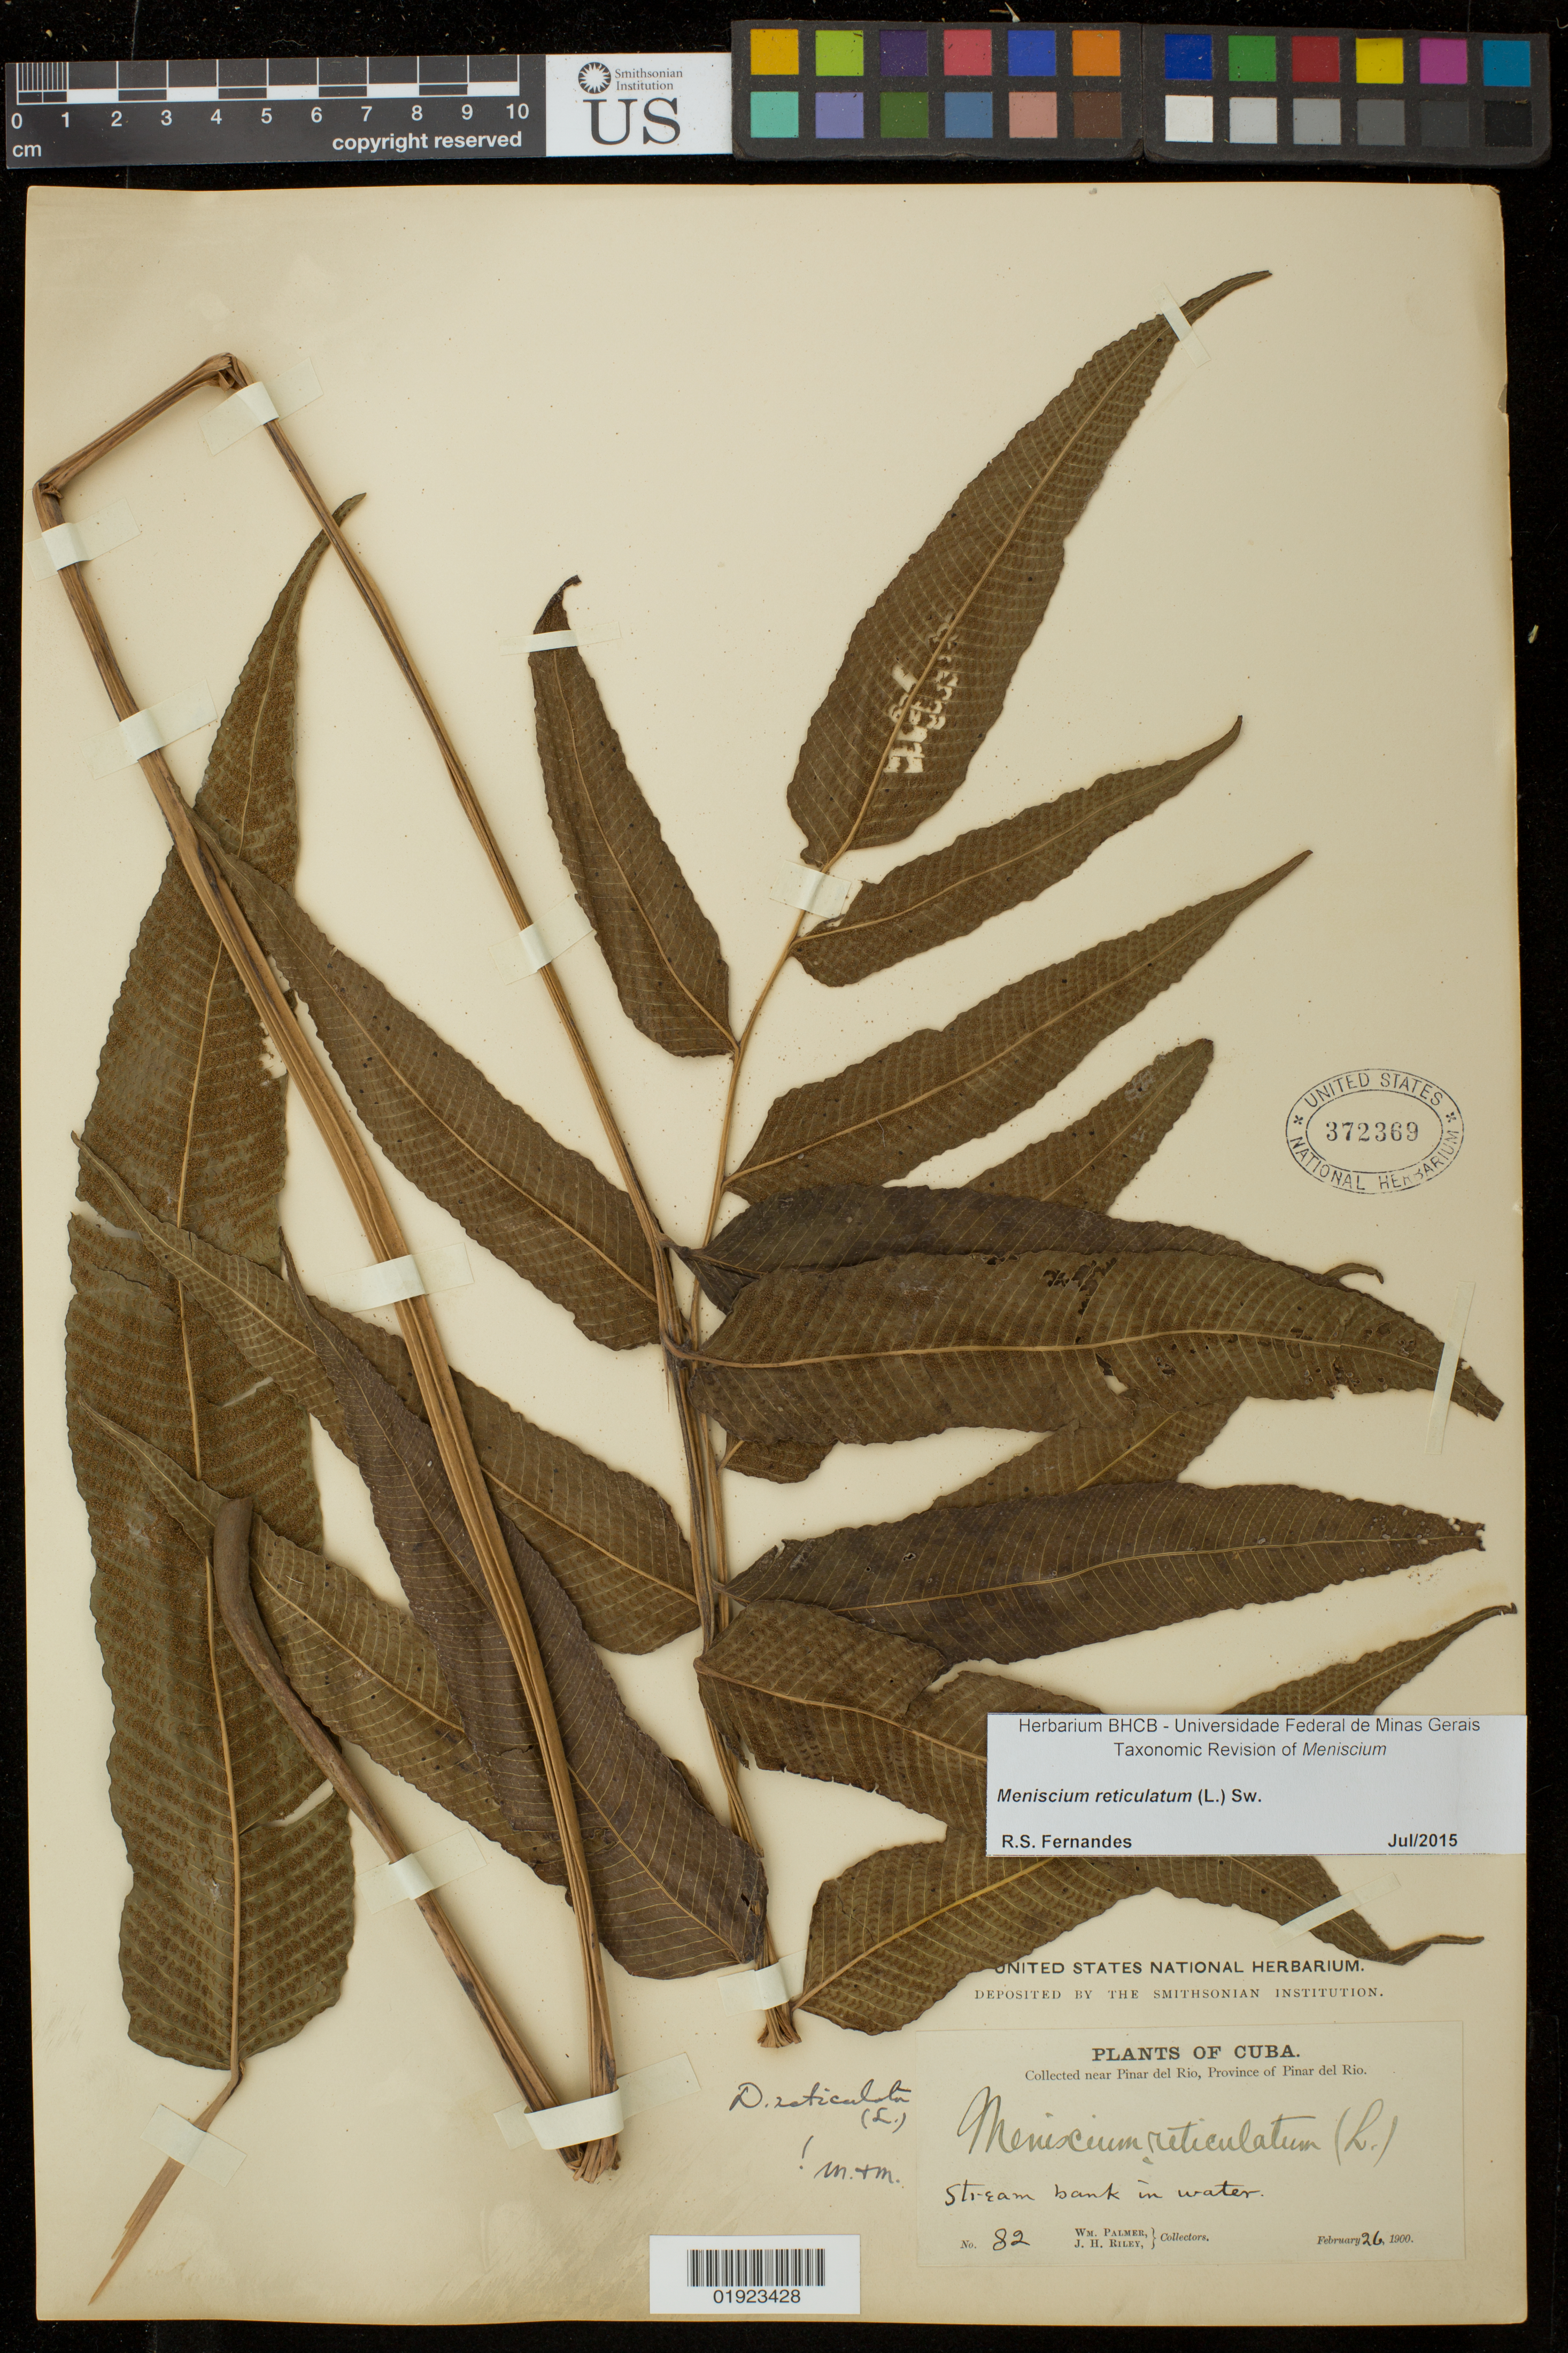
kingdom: Plantae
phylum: Tracheophyta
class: Polypodiopsida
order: Polypodiales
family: Thelypteridaceae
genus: Meniscium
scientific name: Meniscium reticulatum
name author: (L.) Sw.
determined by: Fernandes, R. S.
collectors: W. Palmer & J. H. Riley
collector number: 82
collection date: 1900-02-26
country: Cuba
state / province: Pinar del Río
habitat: Stream bank in water.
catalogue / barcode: US 372369